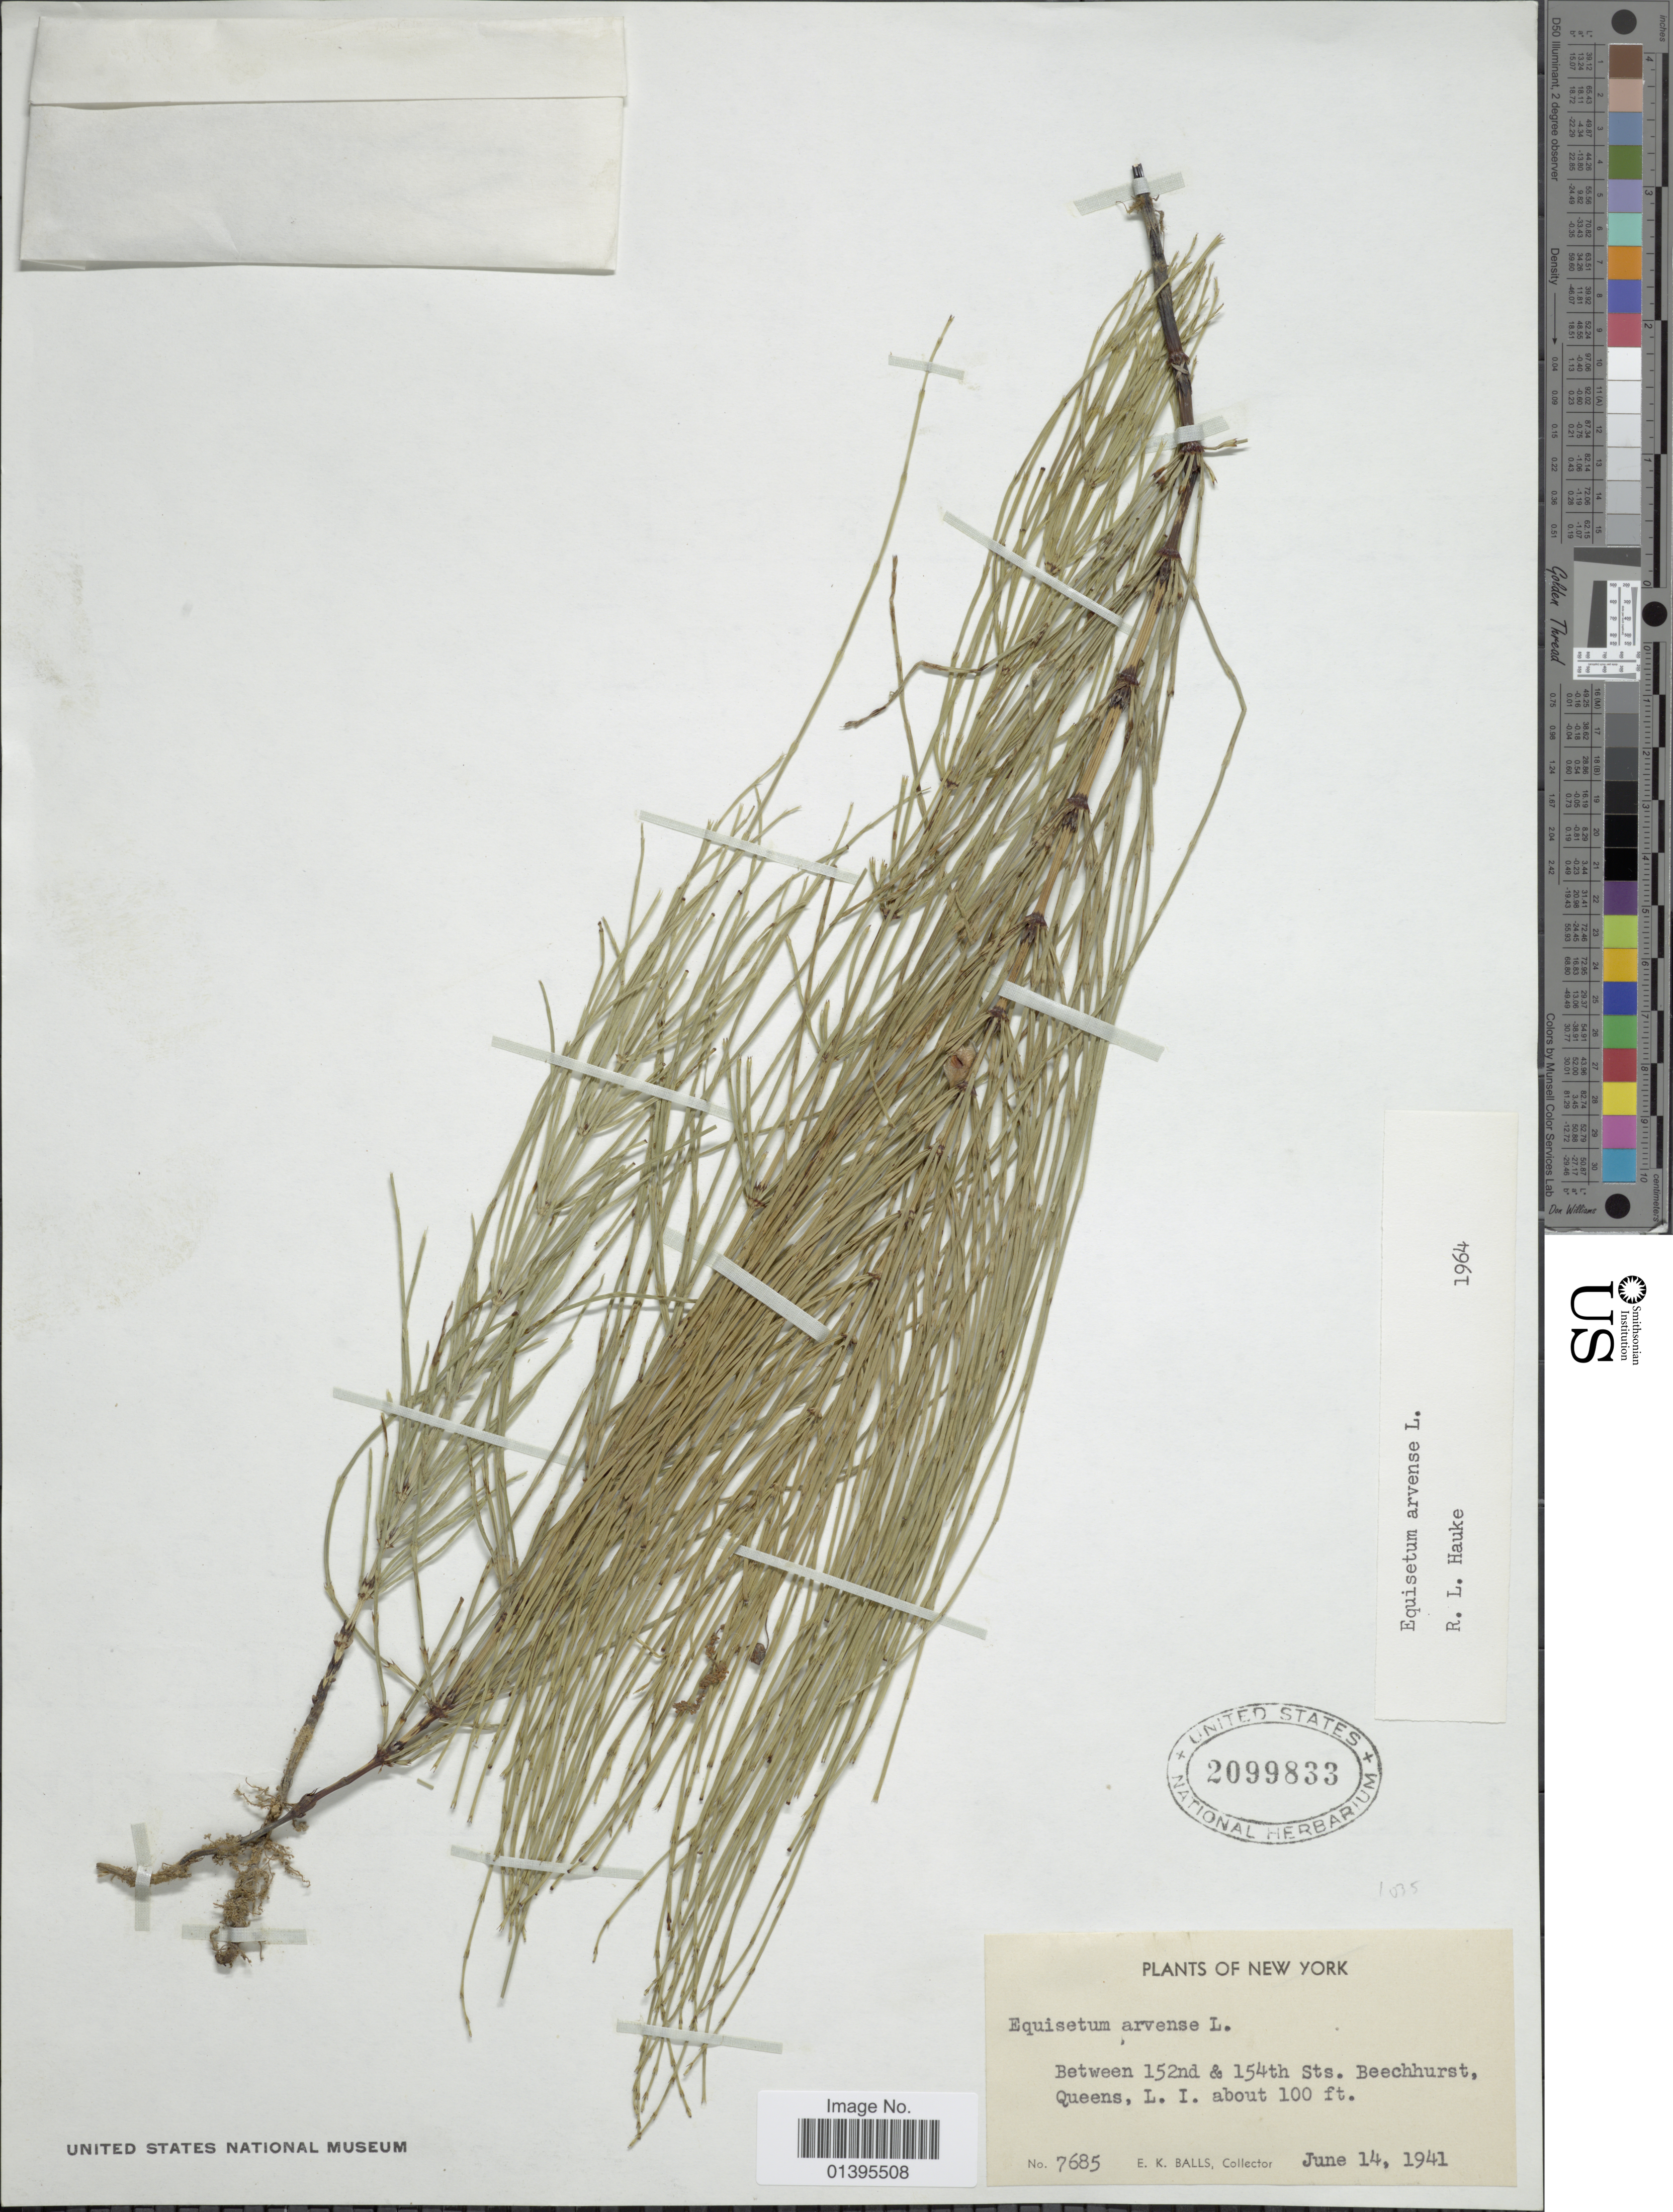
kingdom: Plantae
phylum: Tracheophyta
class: Polypodiopsida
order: Equisetales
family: Equisetaceae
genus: Equisetum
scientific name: Equisetum arvense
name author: L.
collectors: E. K. Balls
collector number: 7685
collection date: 1941-06-14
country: United States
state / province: New York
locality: Between 152nd & 154th Sts. Beechhurst, Queens, L.I.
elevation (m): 30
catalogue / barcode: US 2099833